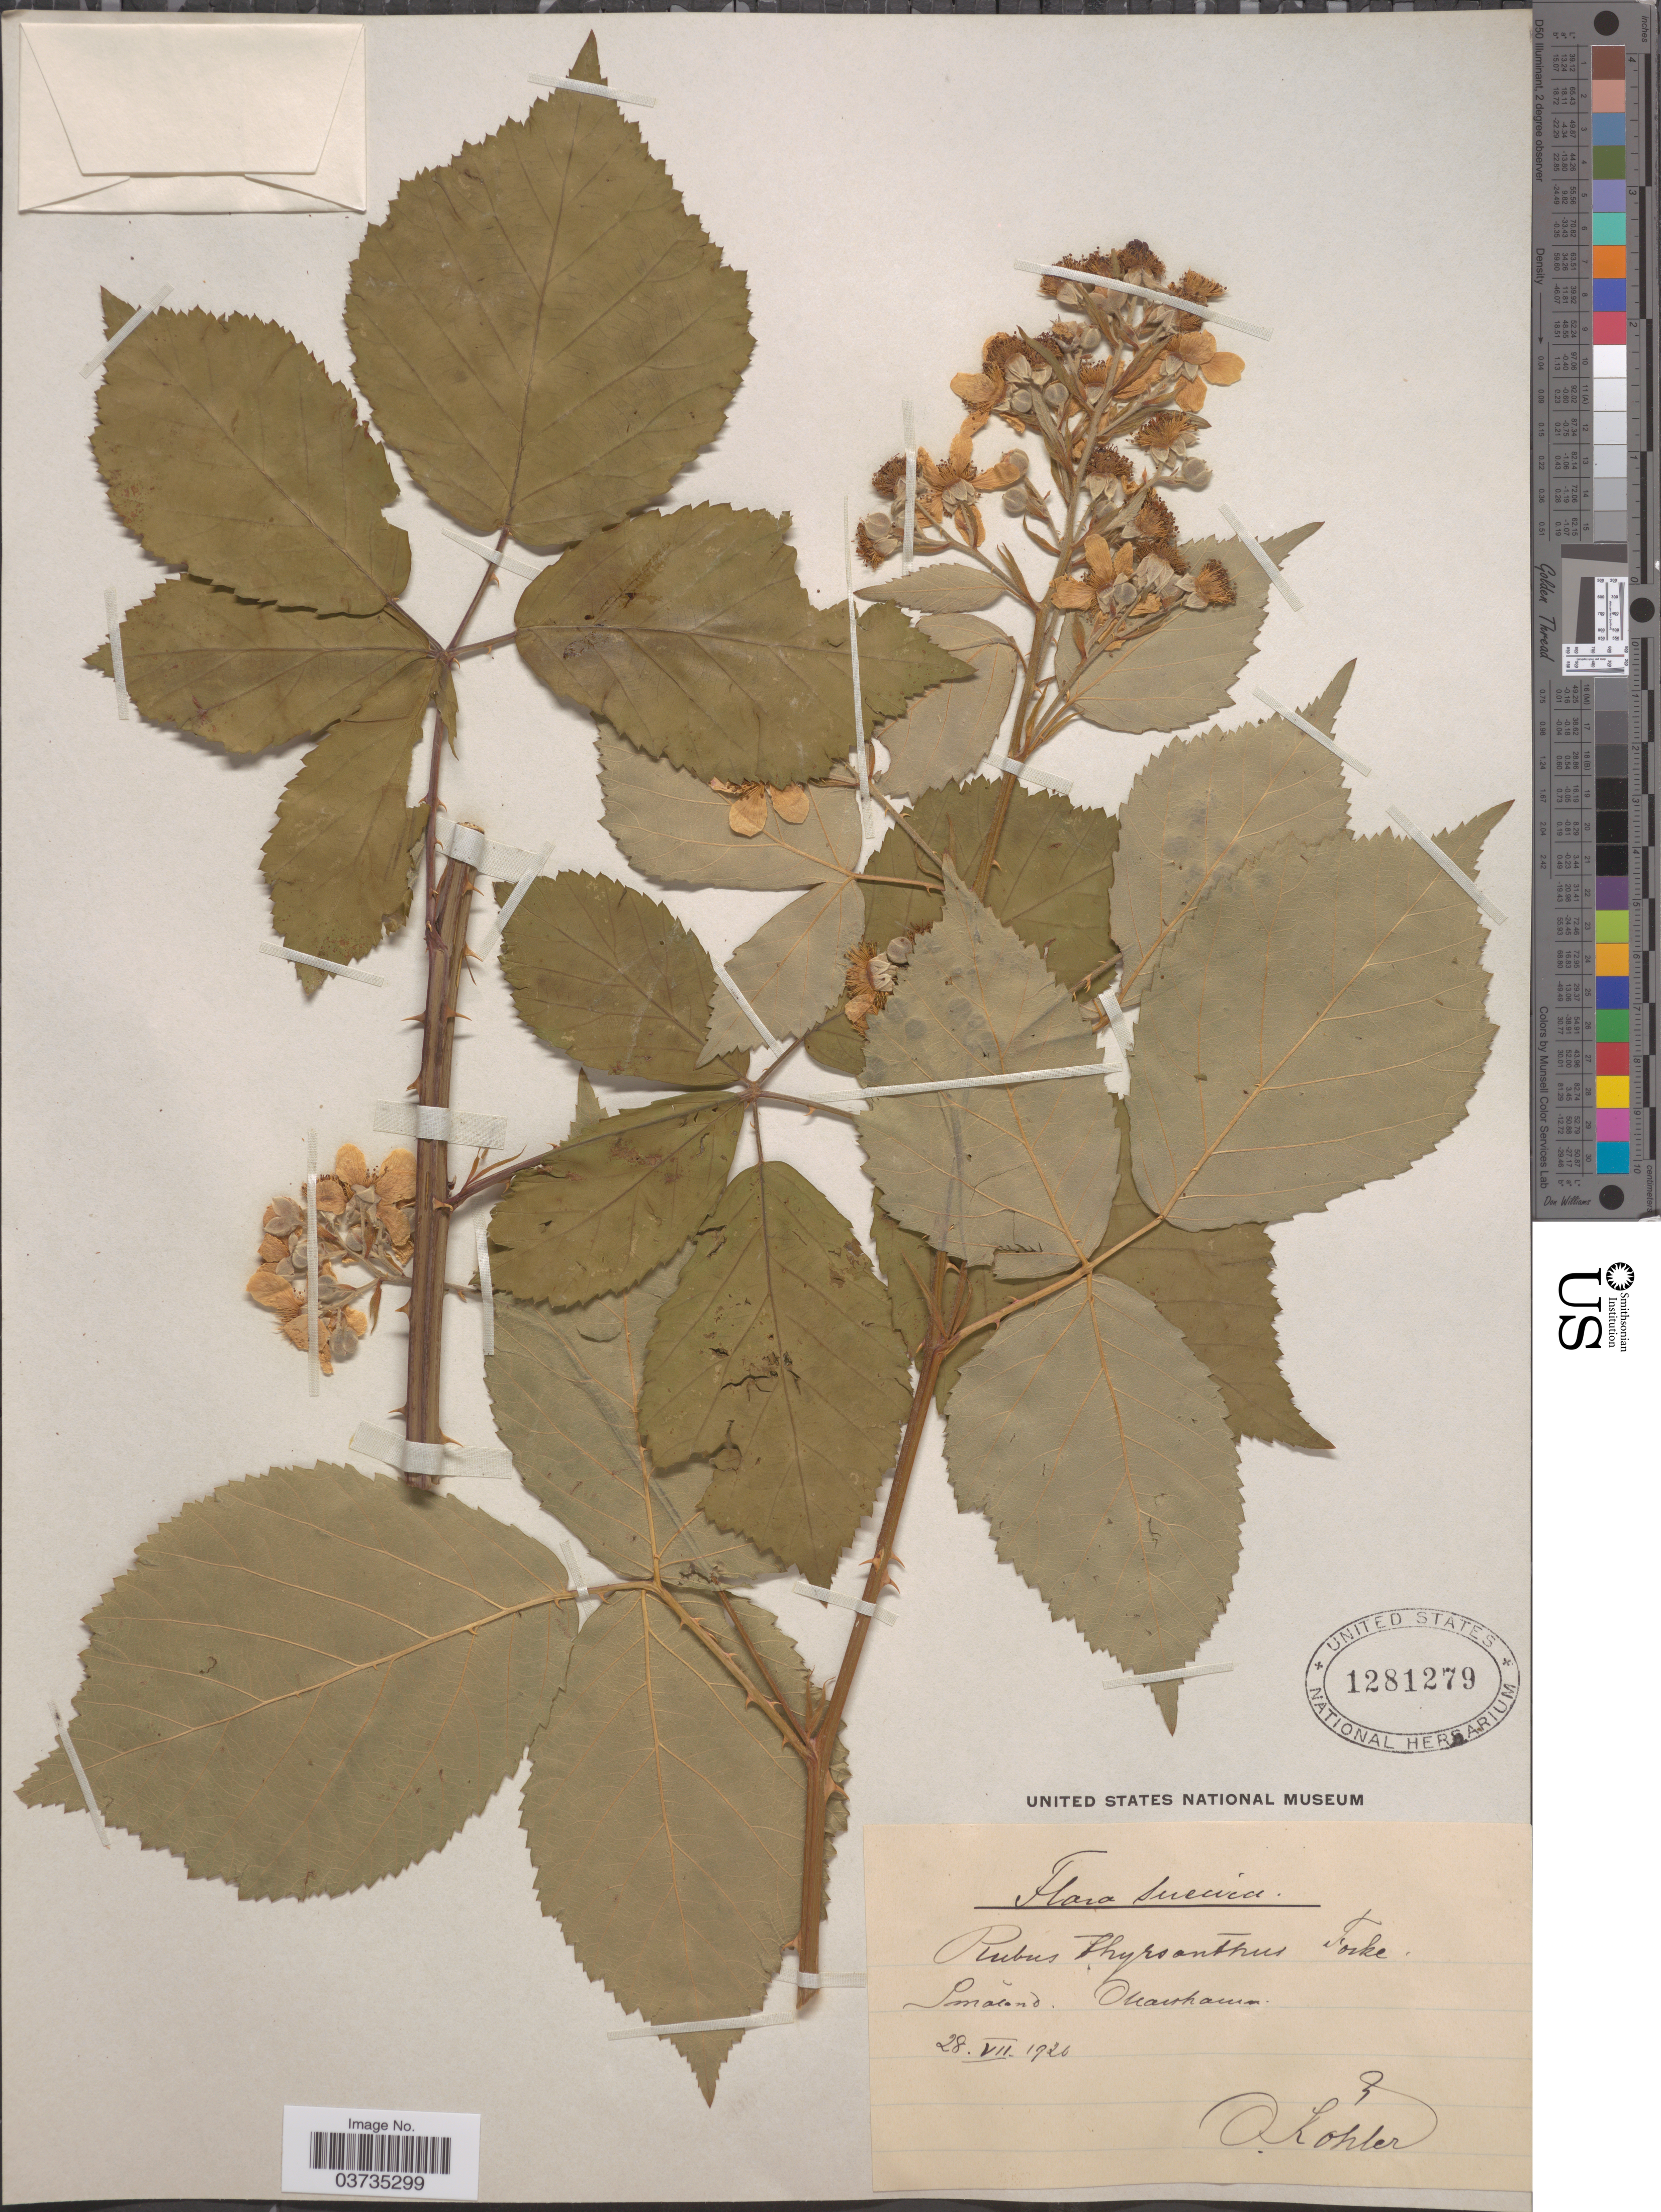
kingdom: Plantae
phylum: Tracheophyta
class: Magnoliopsida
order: Rosales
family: Rosaceae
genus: Rubus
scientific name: Rubus thyrsanthus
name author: Focke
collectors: O. Köhler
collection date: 1920-07-28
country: Sweden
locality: Suecica. Smáland. Oskarshamn.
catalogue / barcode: US 1281279